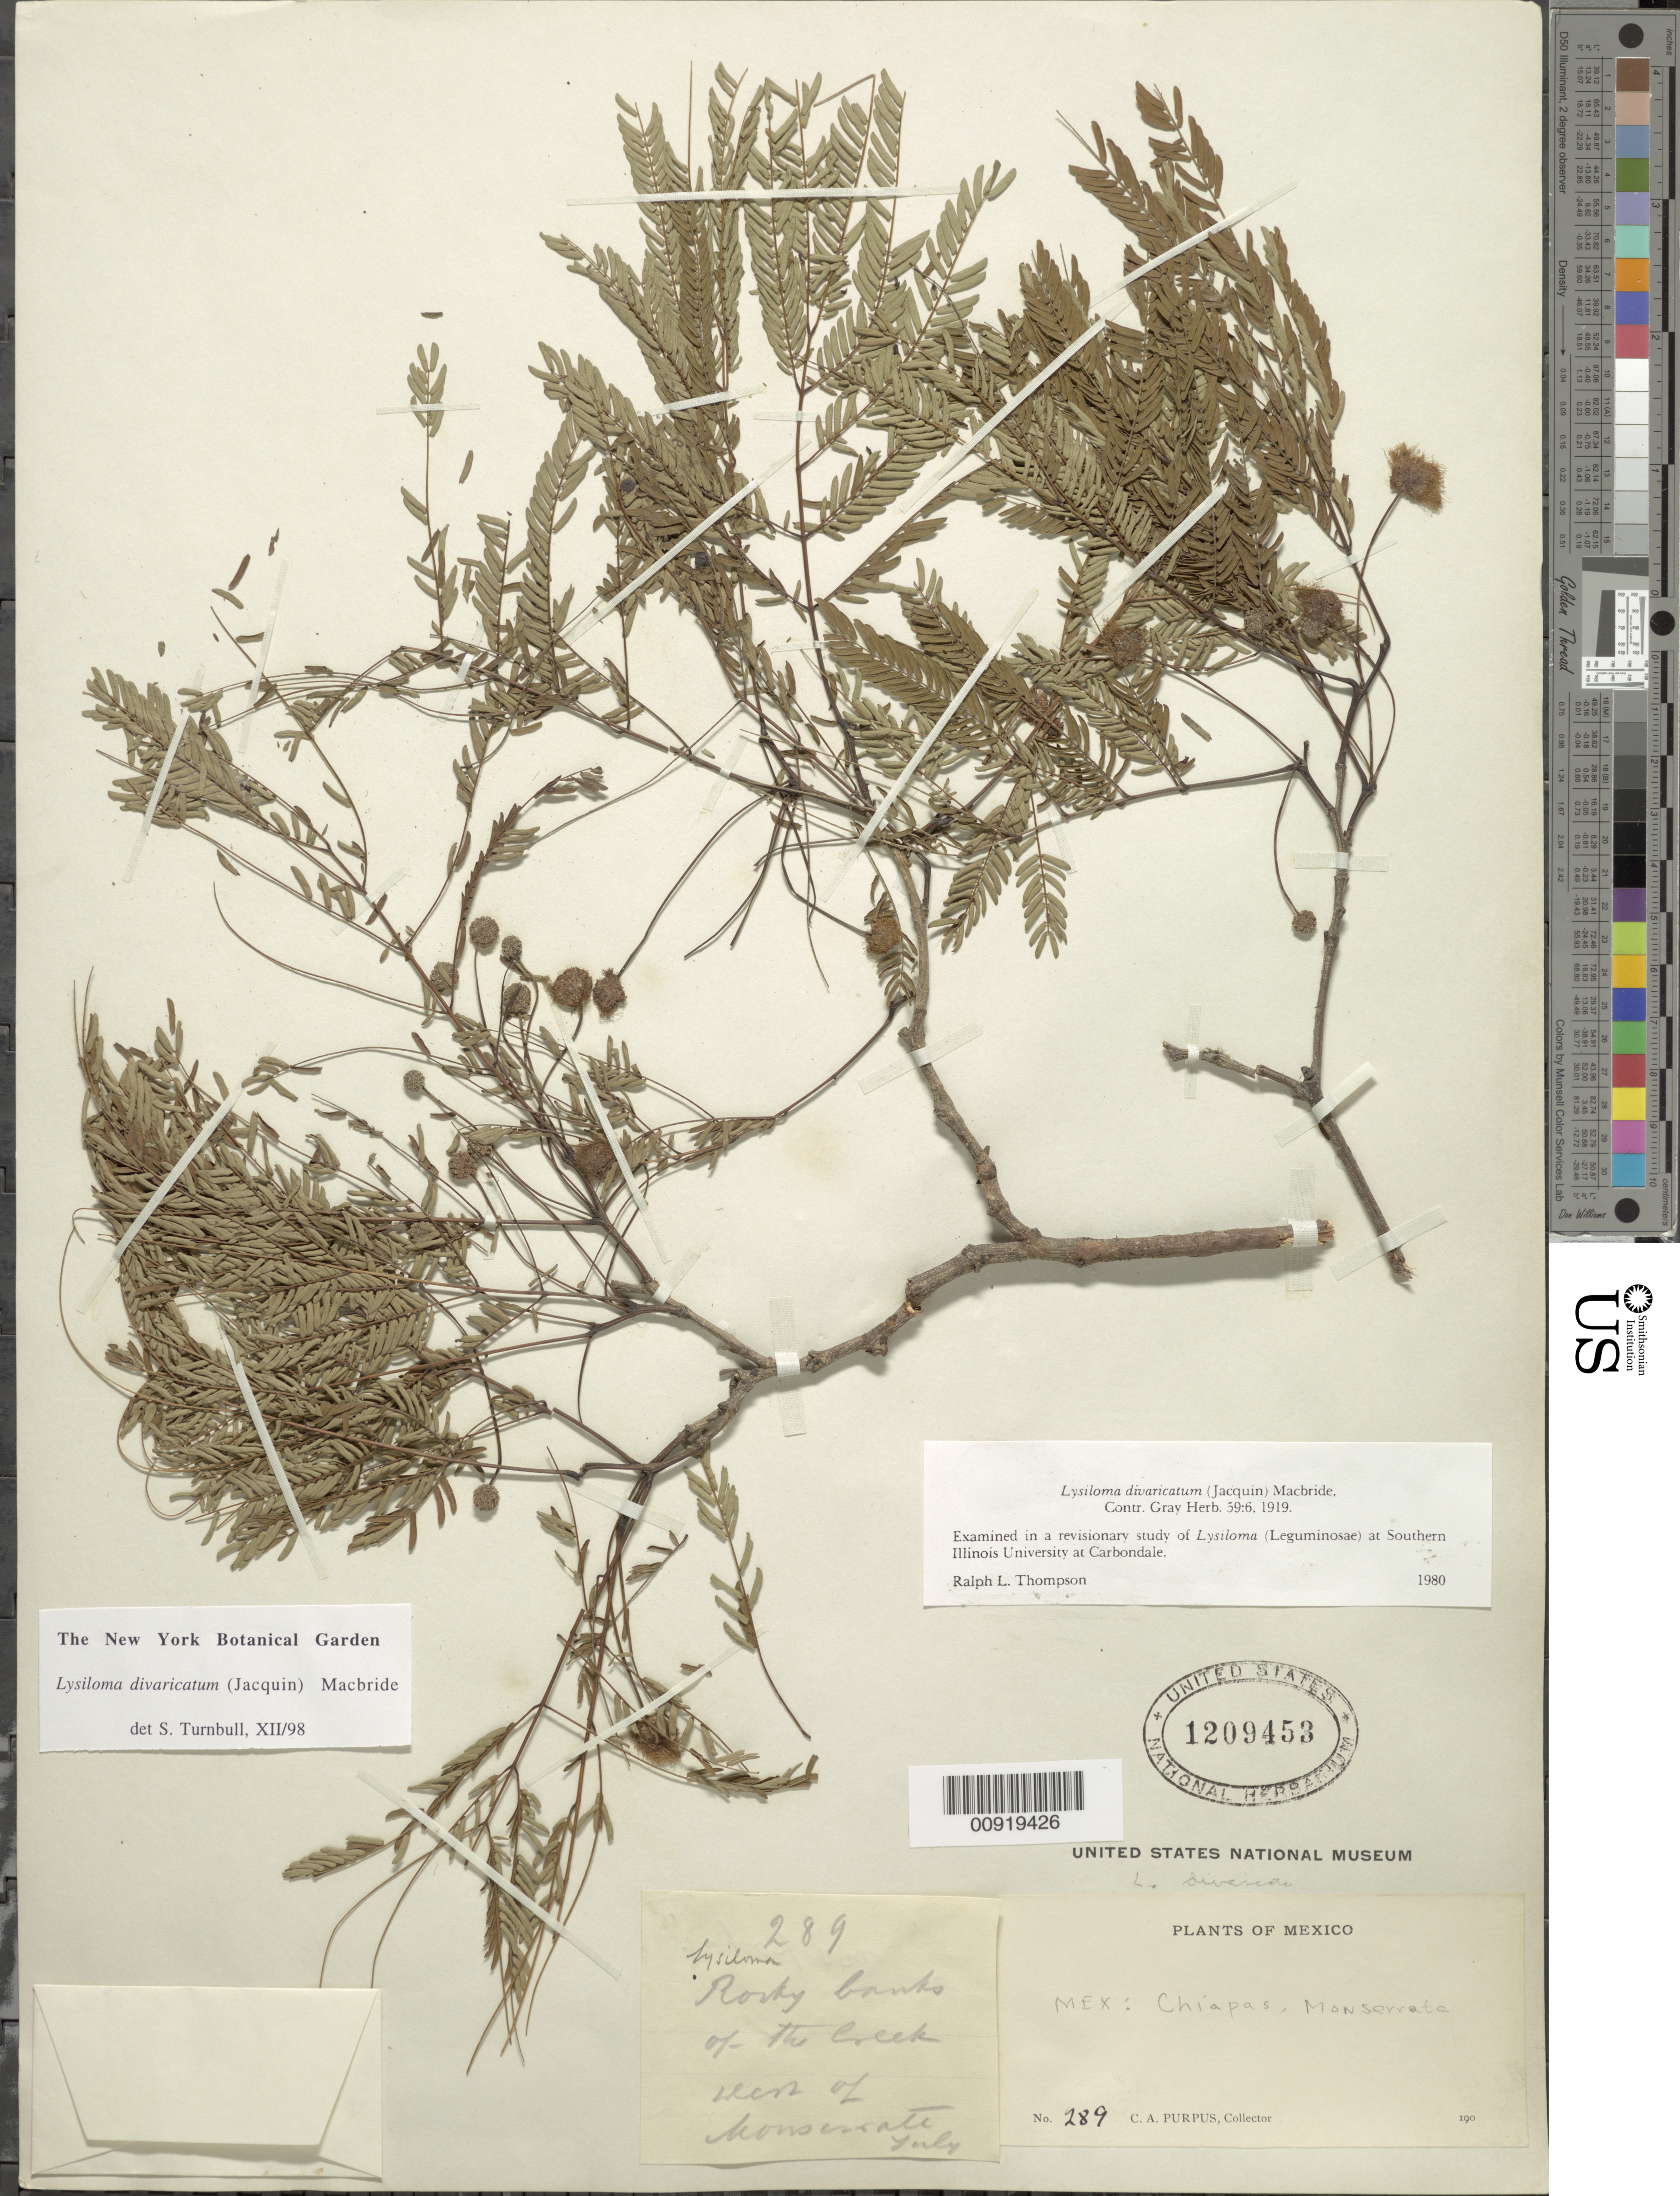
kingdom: Plantae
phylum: Tracheophyta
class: Magnoliopsida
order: Fabales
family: Fabaceae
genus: Lysiloma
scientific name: Lysiloma divaricatum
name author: (Jacq.) J.F. Macbr.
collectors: C. A. Purpus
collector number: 289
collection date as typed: Jul 1925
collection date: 1925-07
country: Mexico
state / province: Chiapas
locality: Near Monserrate.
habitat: Rocky banks of the creek.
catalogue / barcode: US 1209453